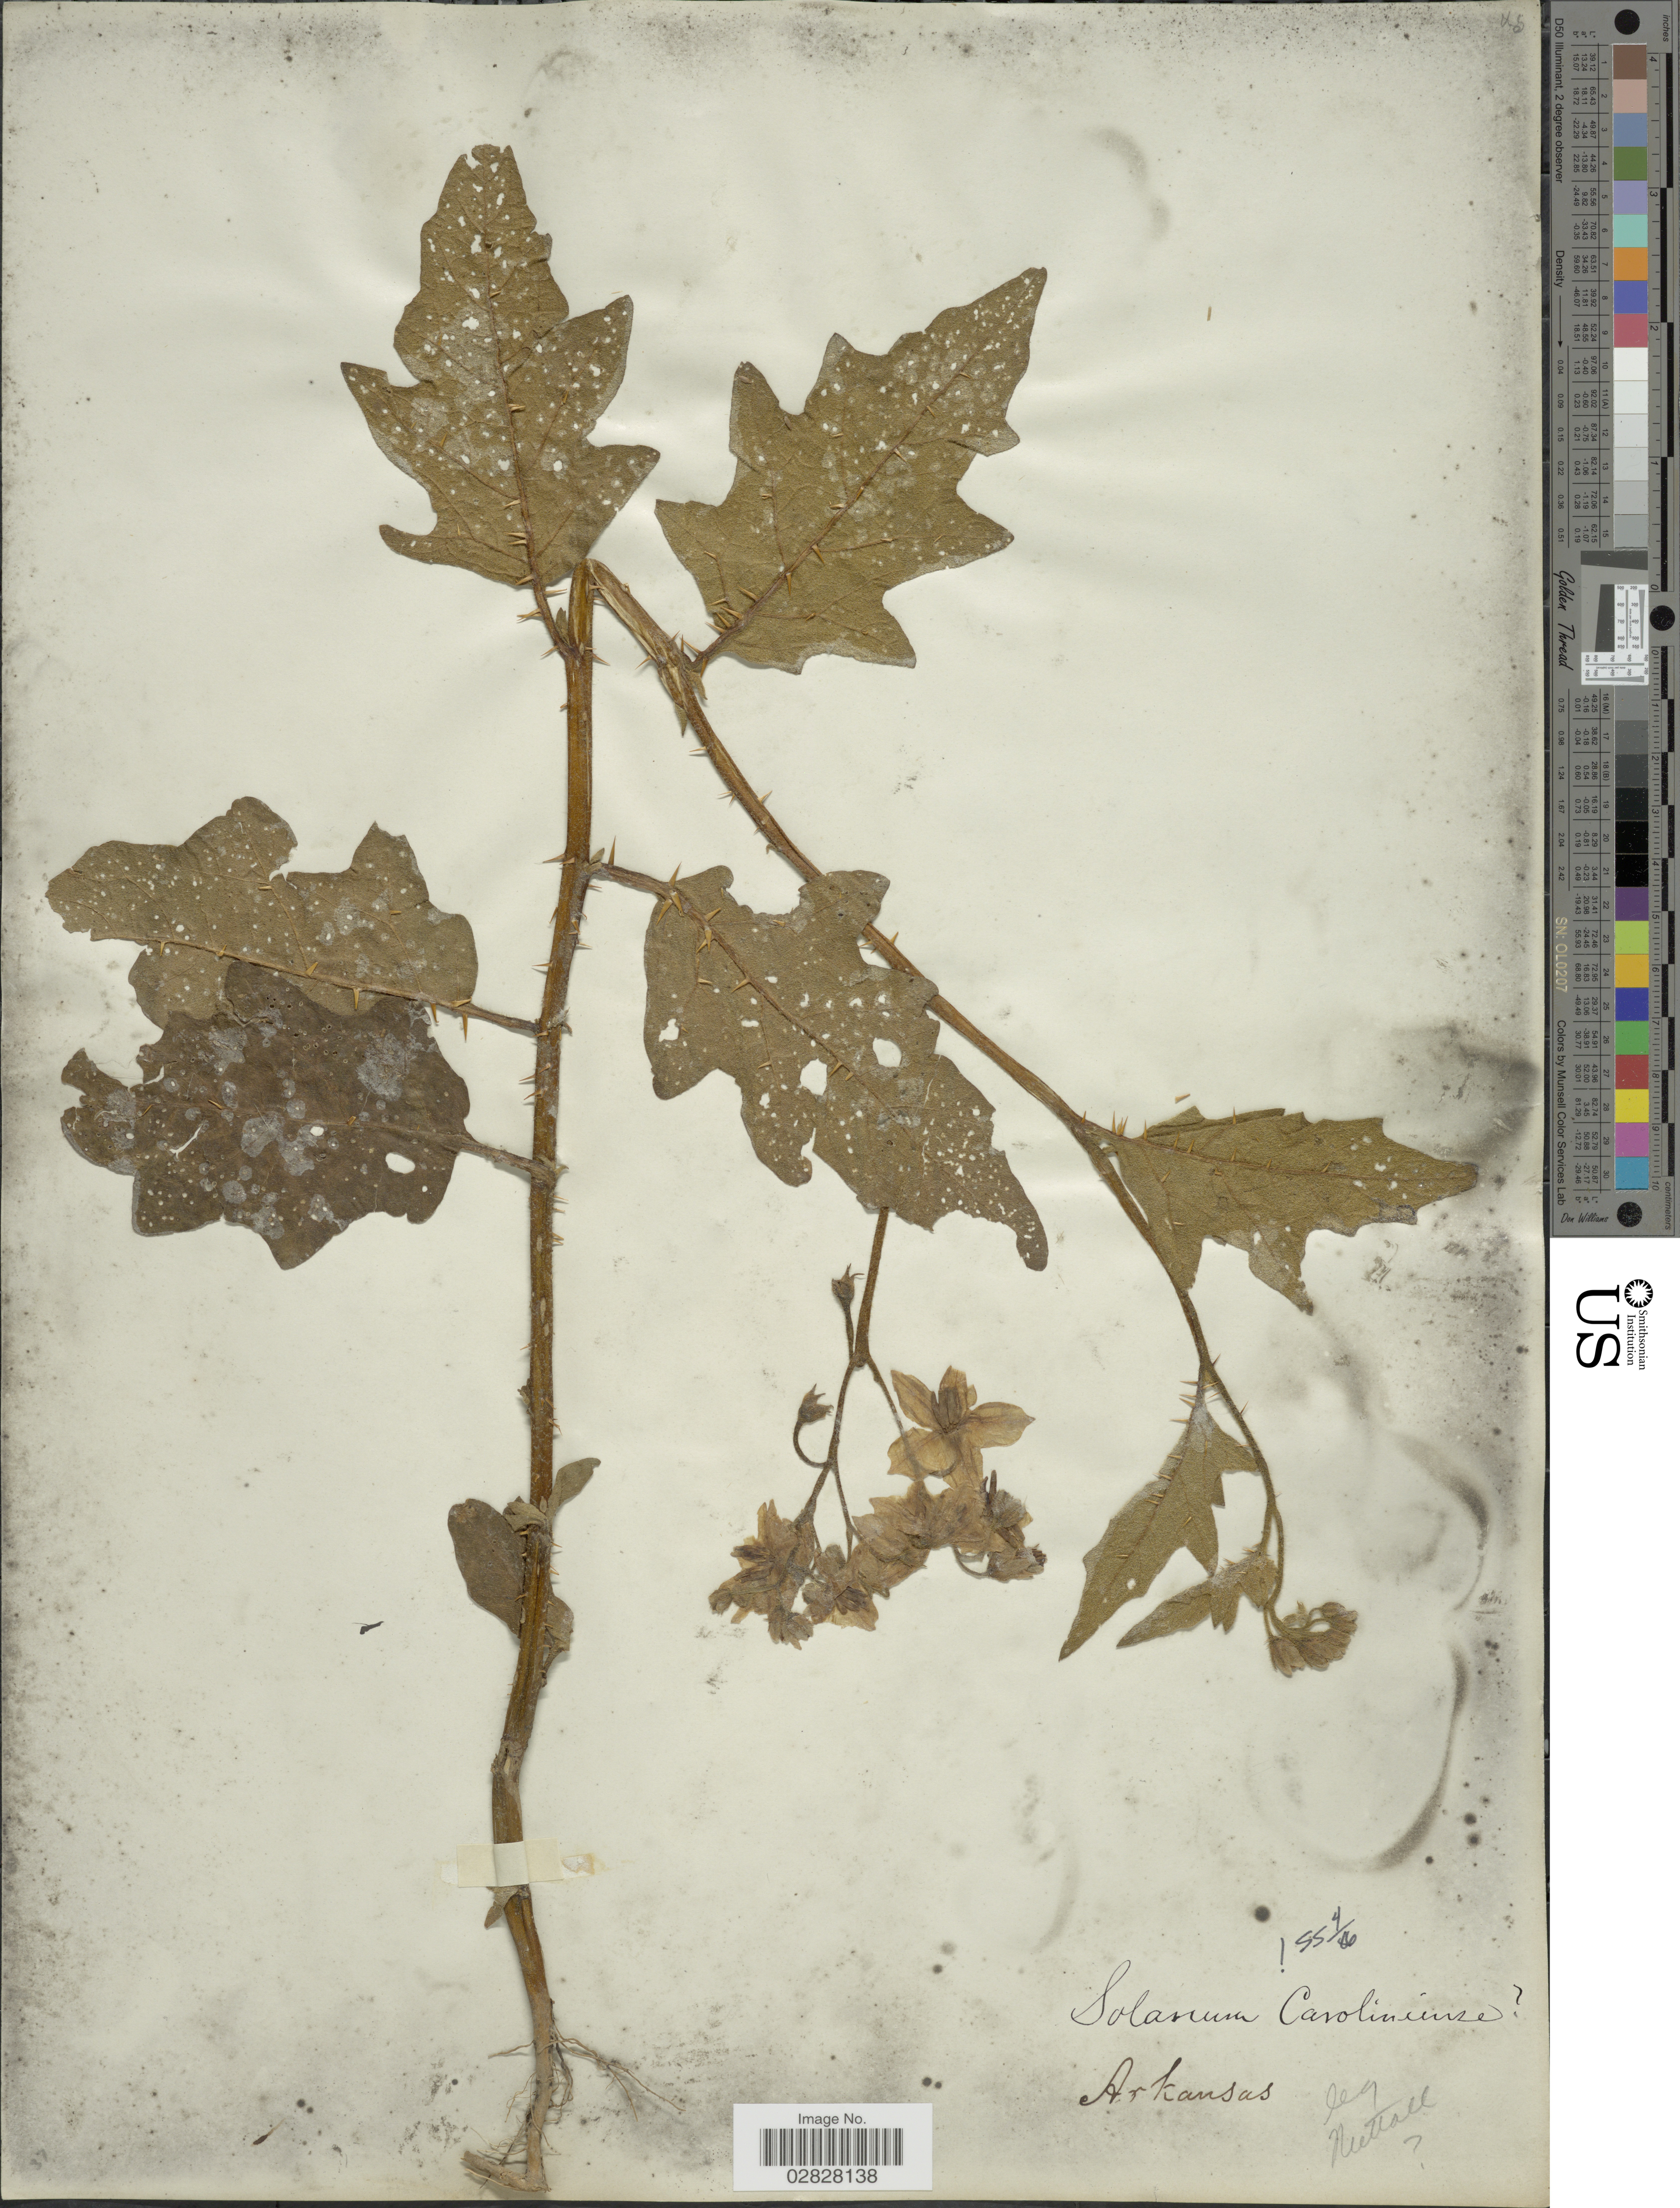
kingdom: Plantae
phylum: Tracheophyta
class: Magnoliopsida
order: Solanales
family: Solanaceae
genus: Solanum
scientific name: Solanum carolinense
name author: L.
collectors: Nuttall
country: United States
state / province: Arkansas